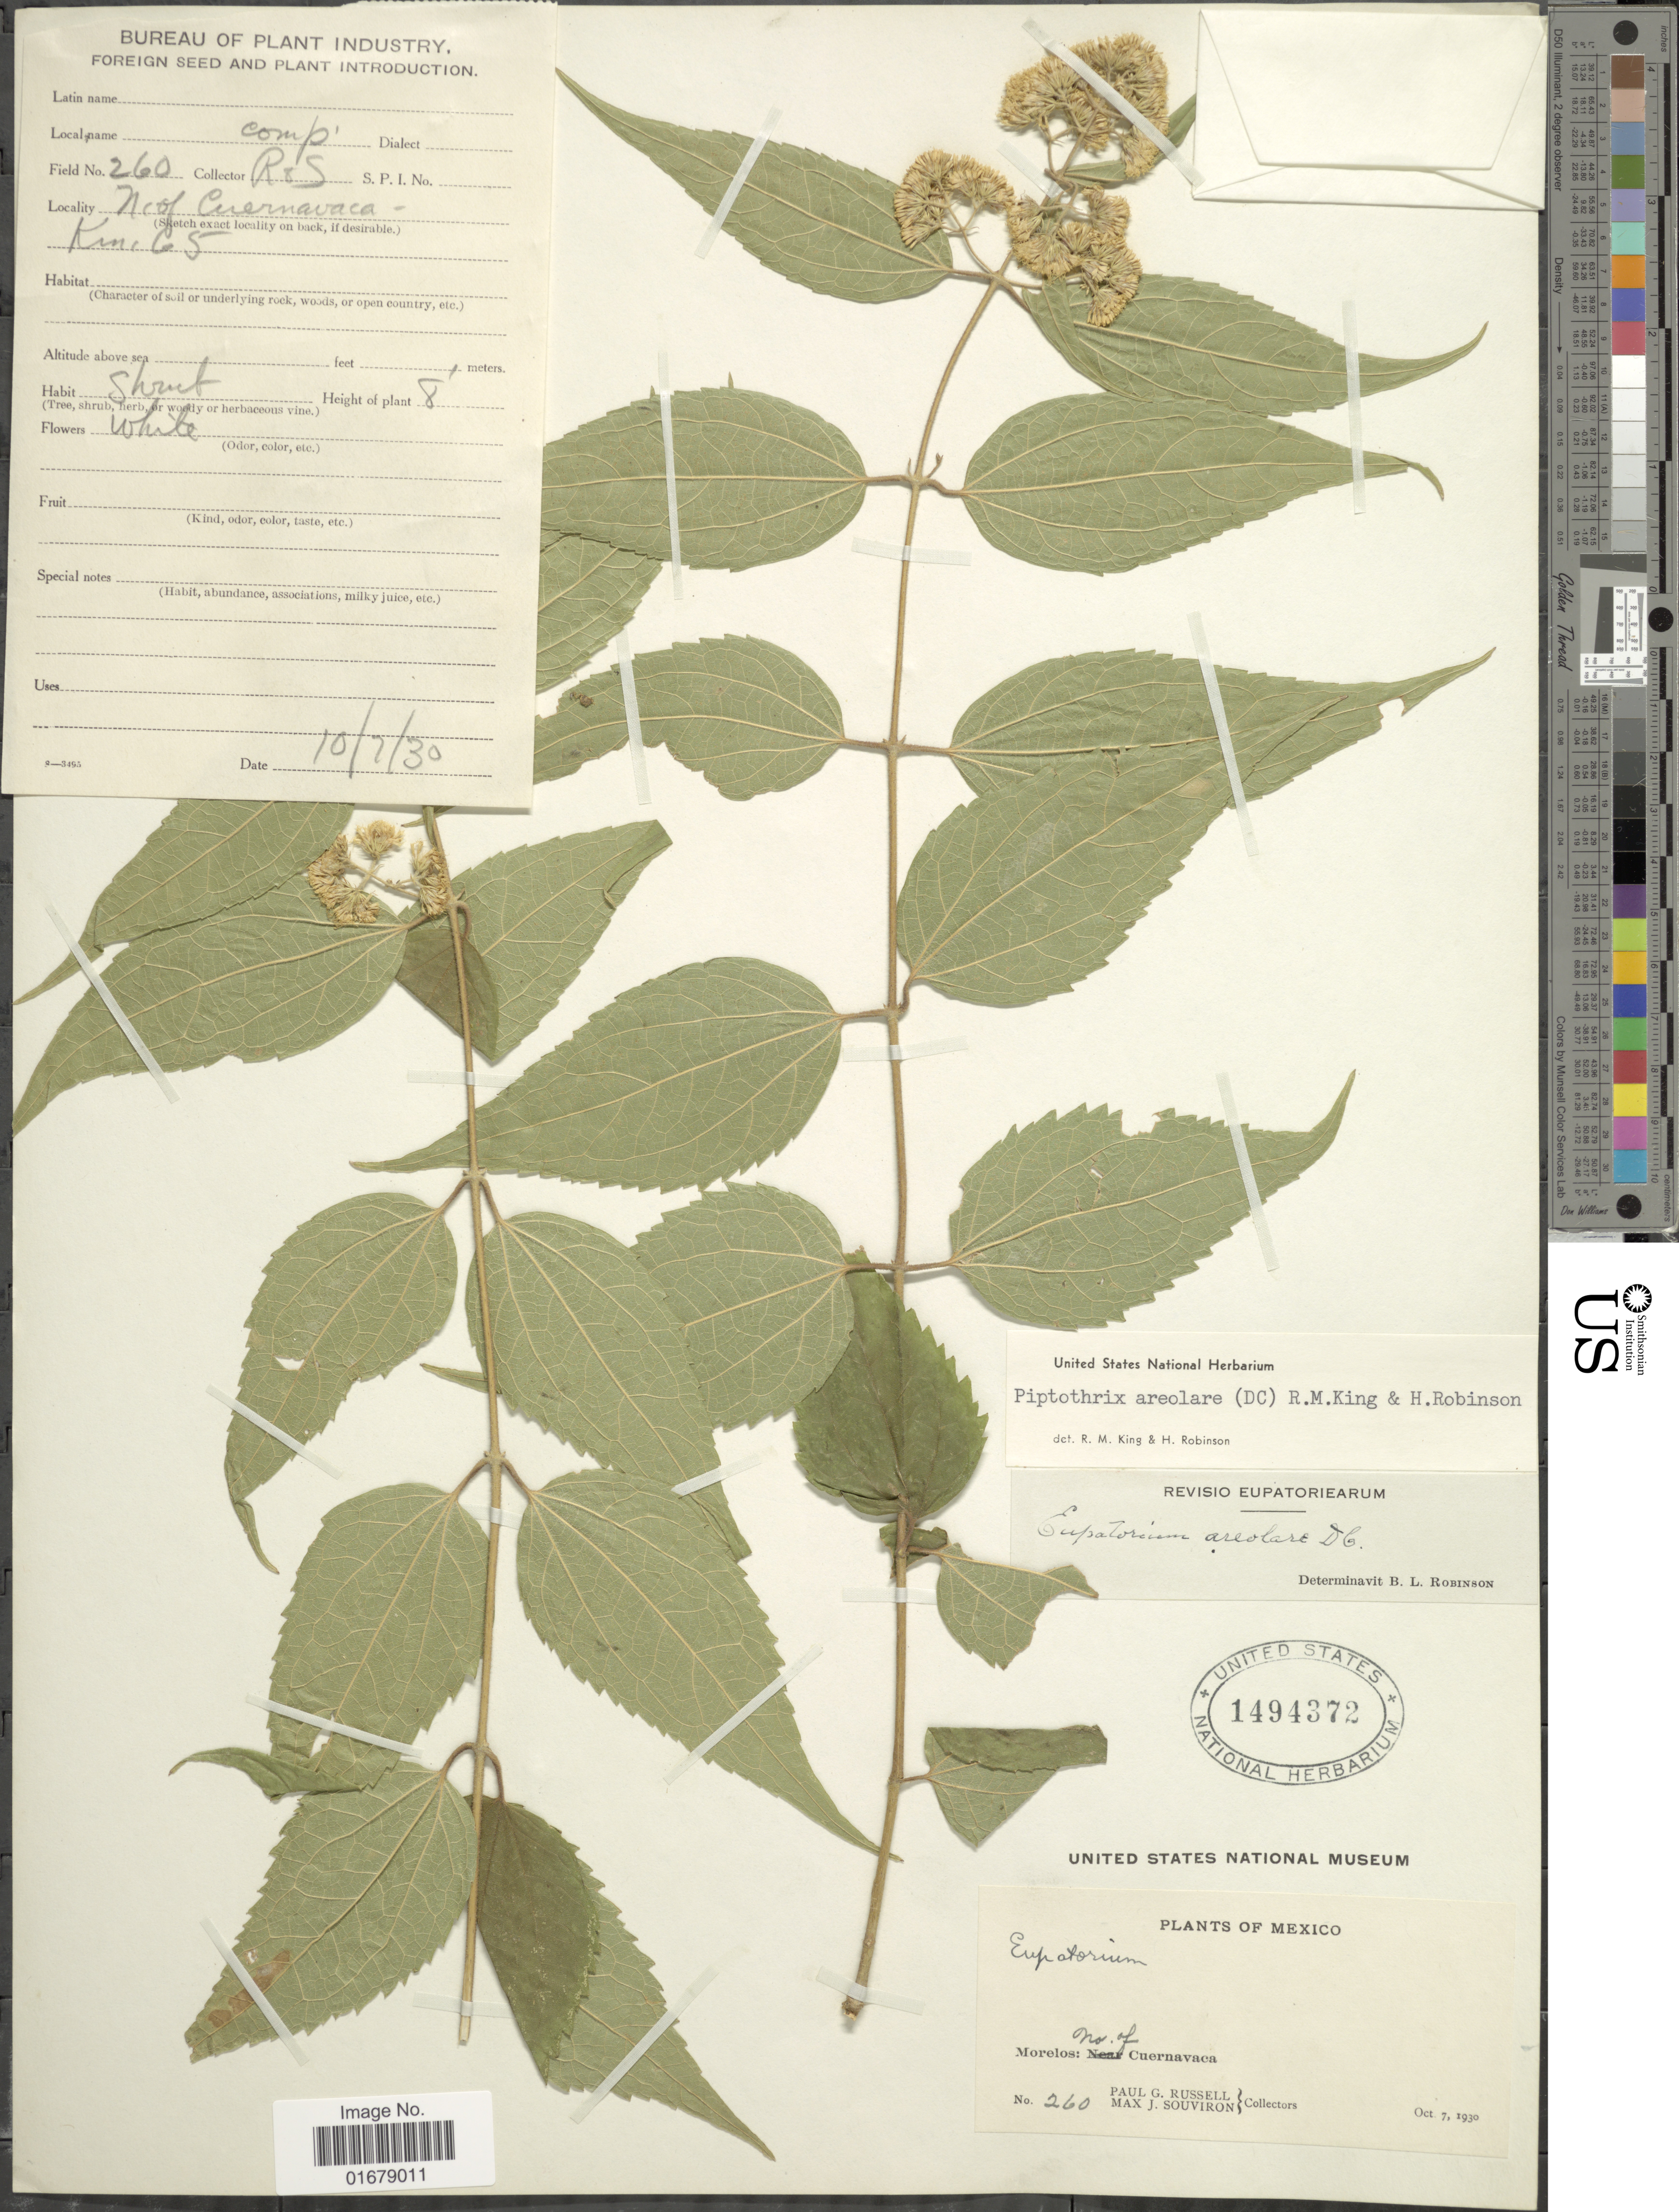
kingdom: Plantae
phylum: Tracheophyta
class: Magnoliopsida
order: Asterales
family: Asteraceae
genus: Piptothrix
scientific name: Piptothrix areolaris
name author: (DC.) R.M. King & H. Rob.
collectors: P. G. Russell & M. J. Souviron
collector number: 260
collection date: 1930-10-07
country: Mexico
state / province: Morelos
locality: Mexico. Morelos:no of Cuernavaca.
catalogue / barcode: US 1494372